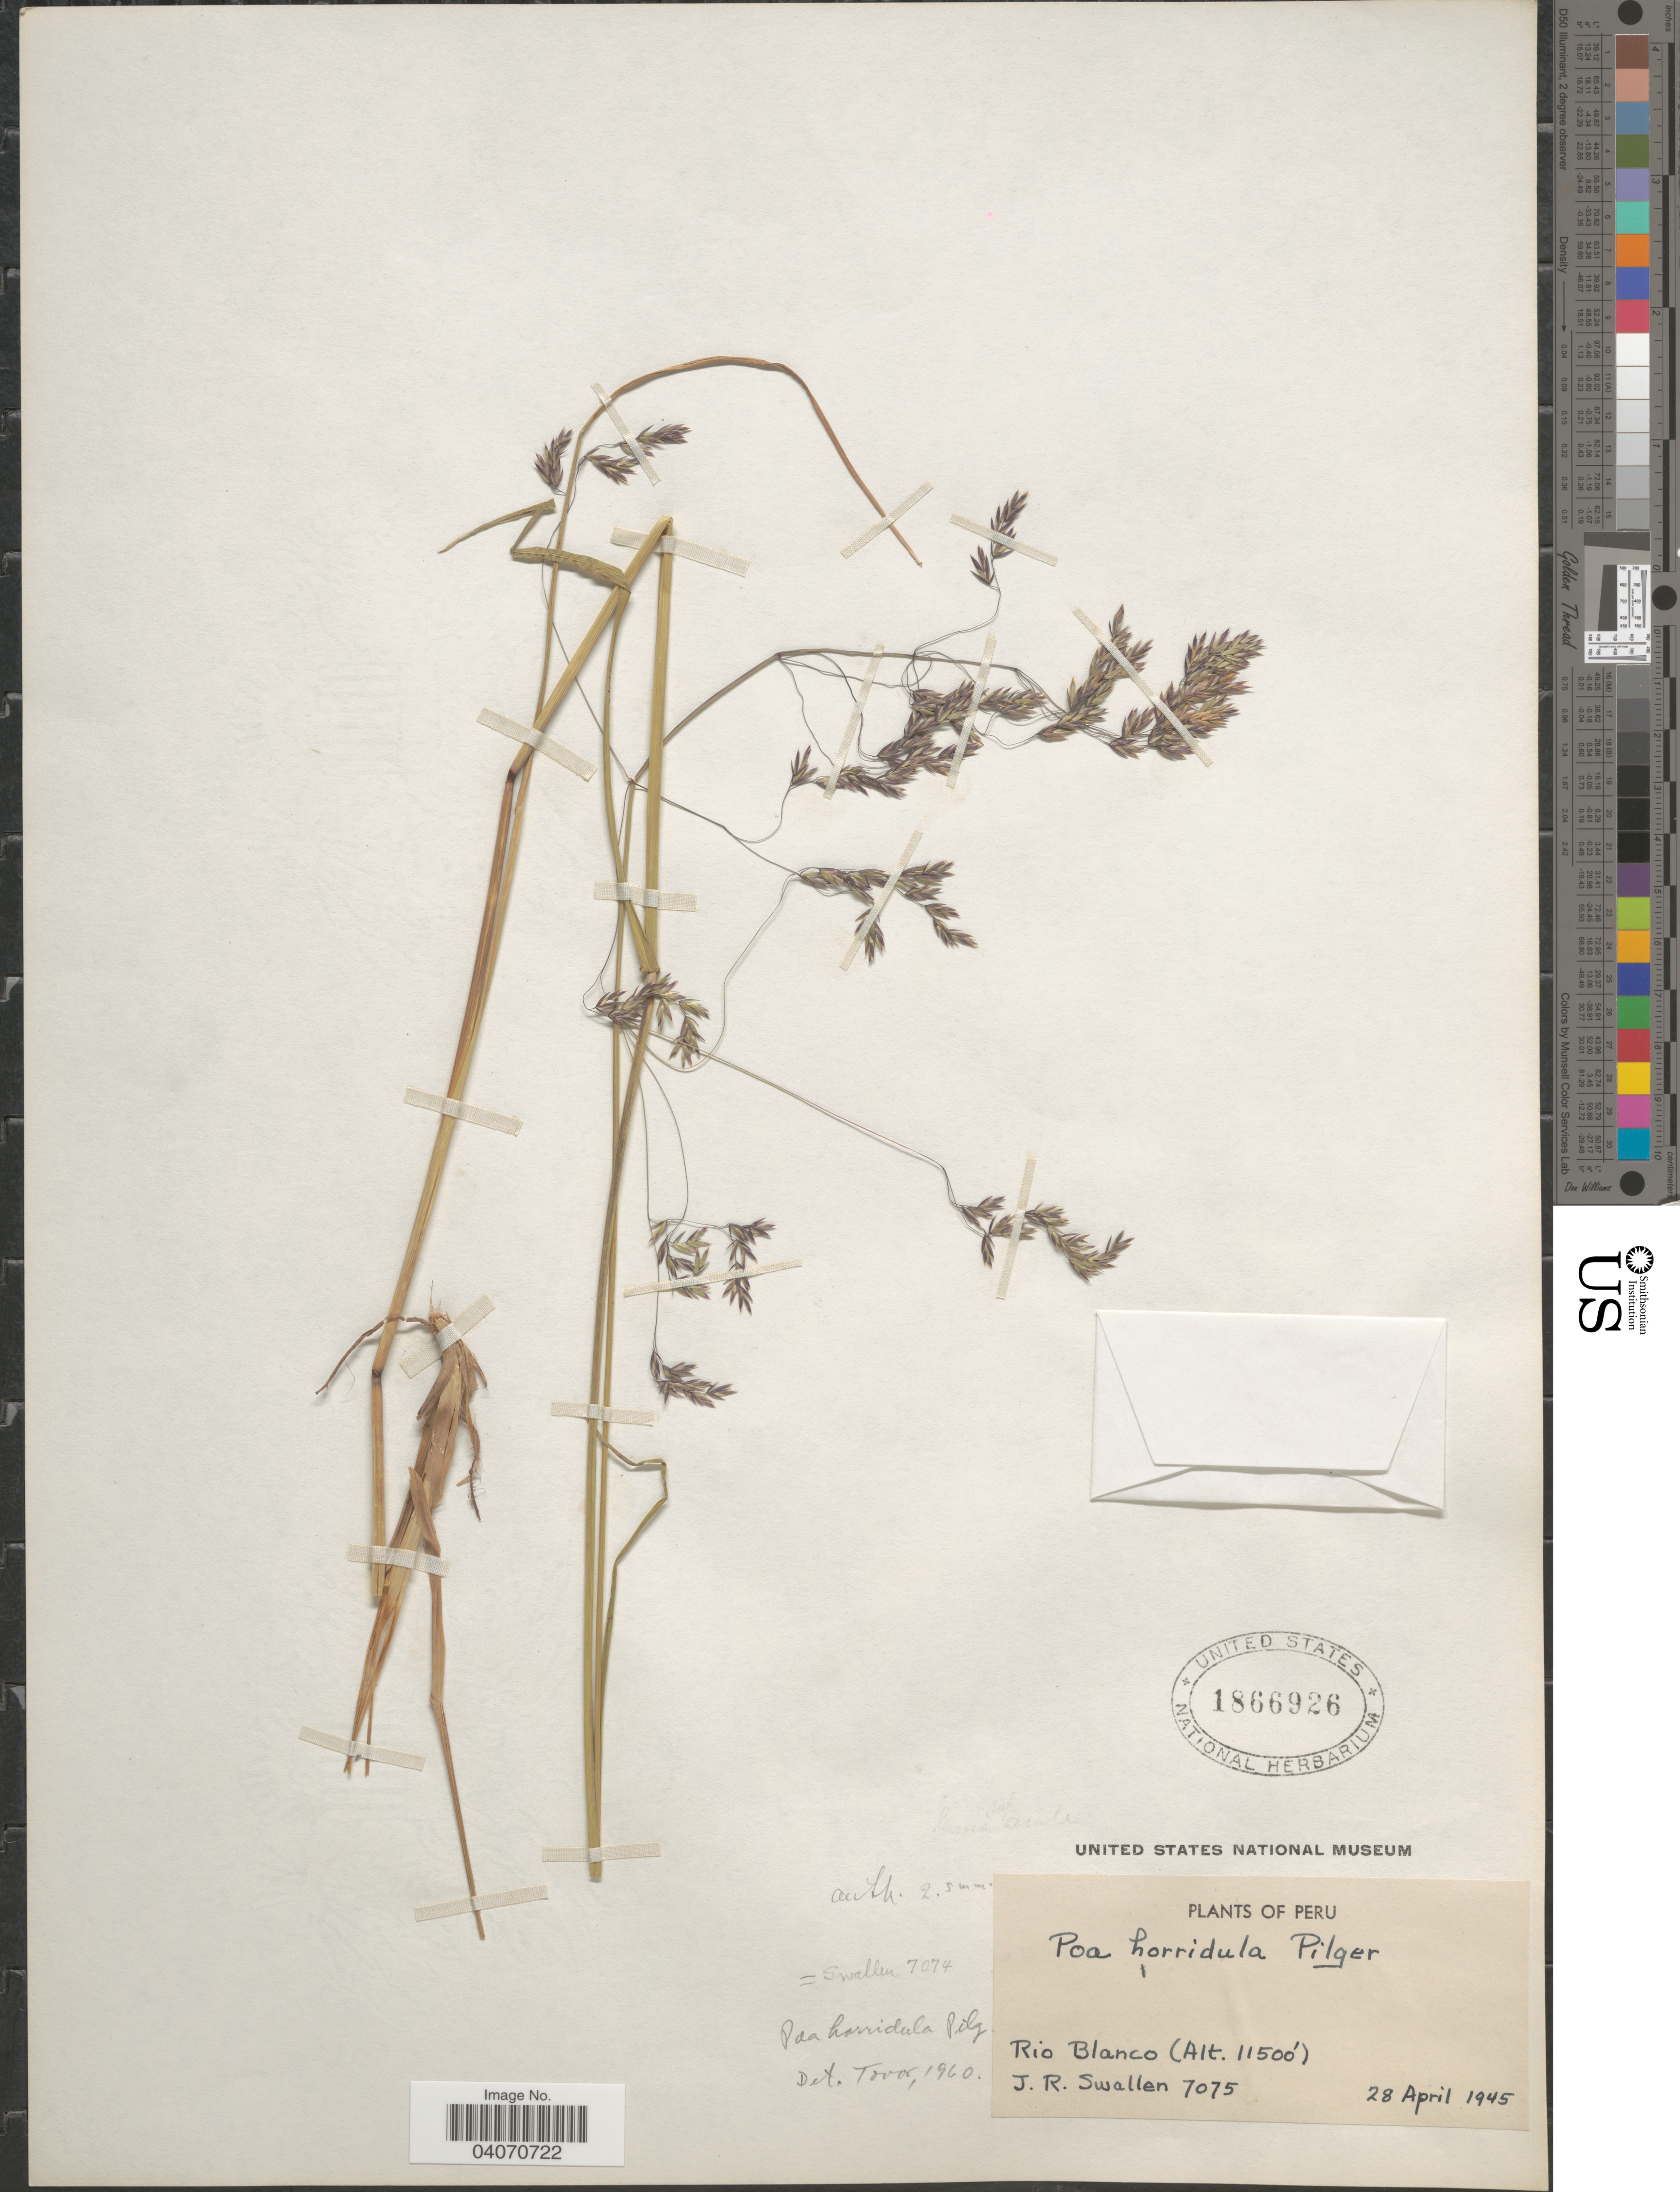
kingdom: Plantae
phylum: Tracheophyta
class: Liliopsida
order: Poales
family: Poaceae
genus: Poa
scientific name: Poa horridula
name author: Pilg.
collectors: J. R. Swallen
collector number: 7075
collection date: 1945-04-28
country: Peru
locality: Rio Blanco.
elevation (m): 3505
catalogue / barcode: US 1866926